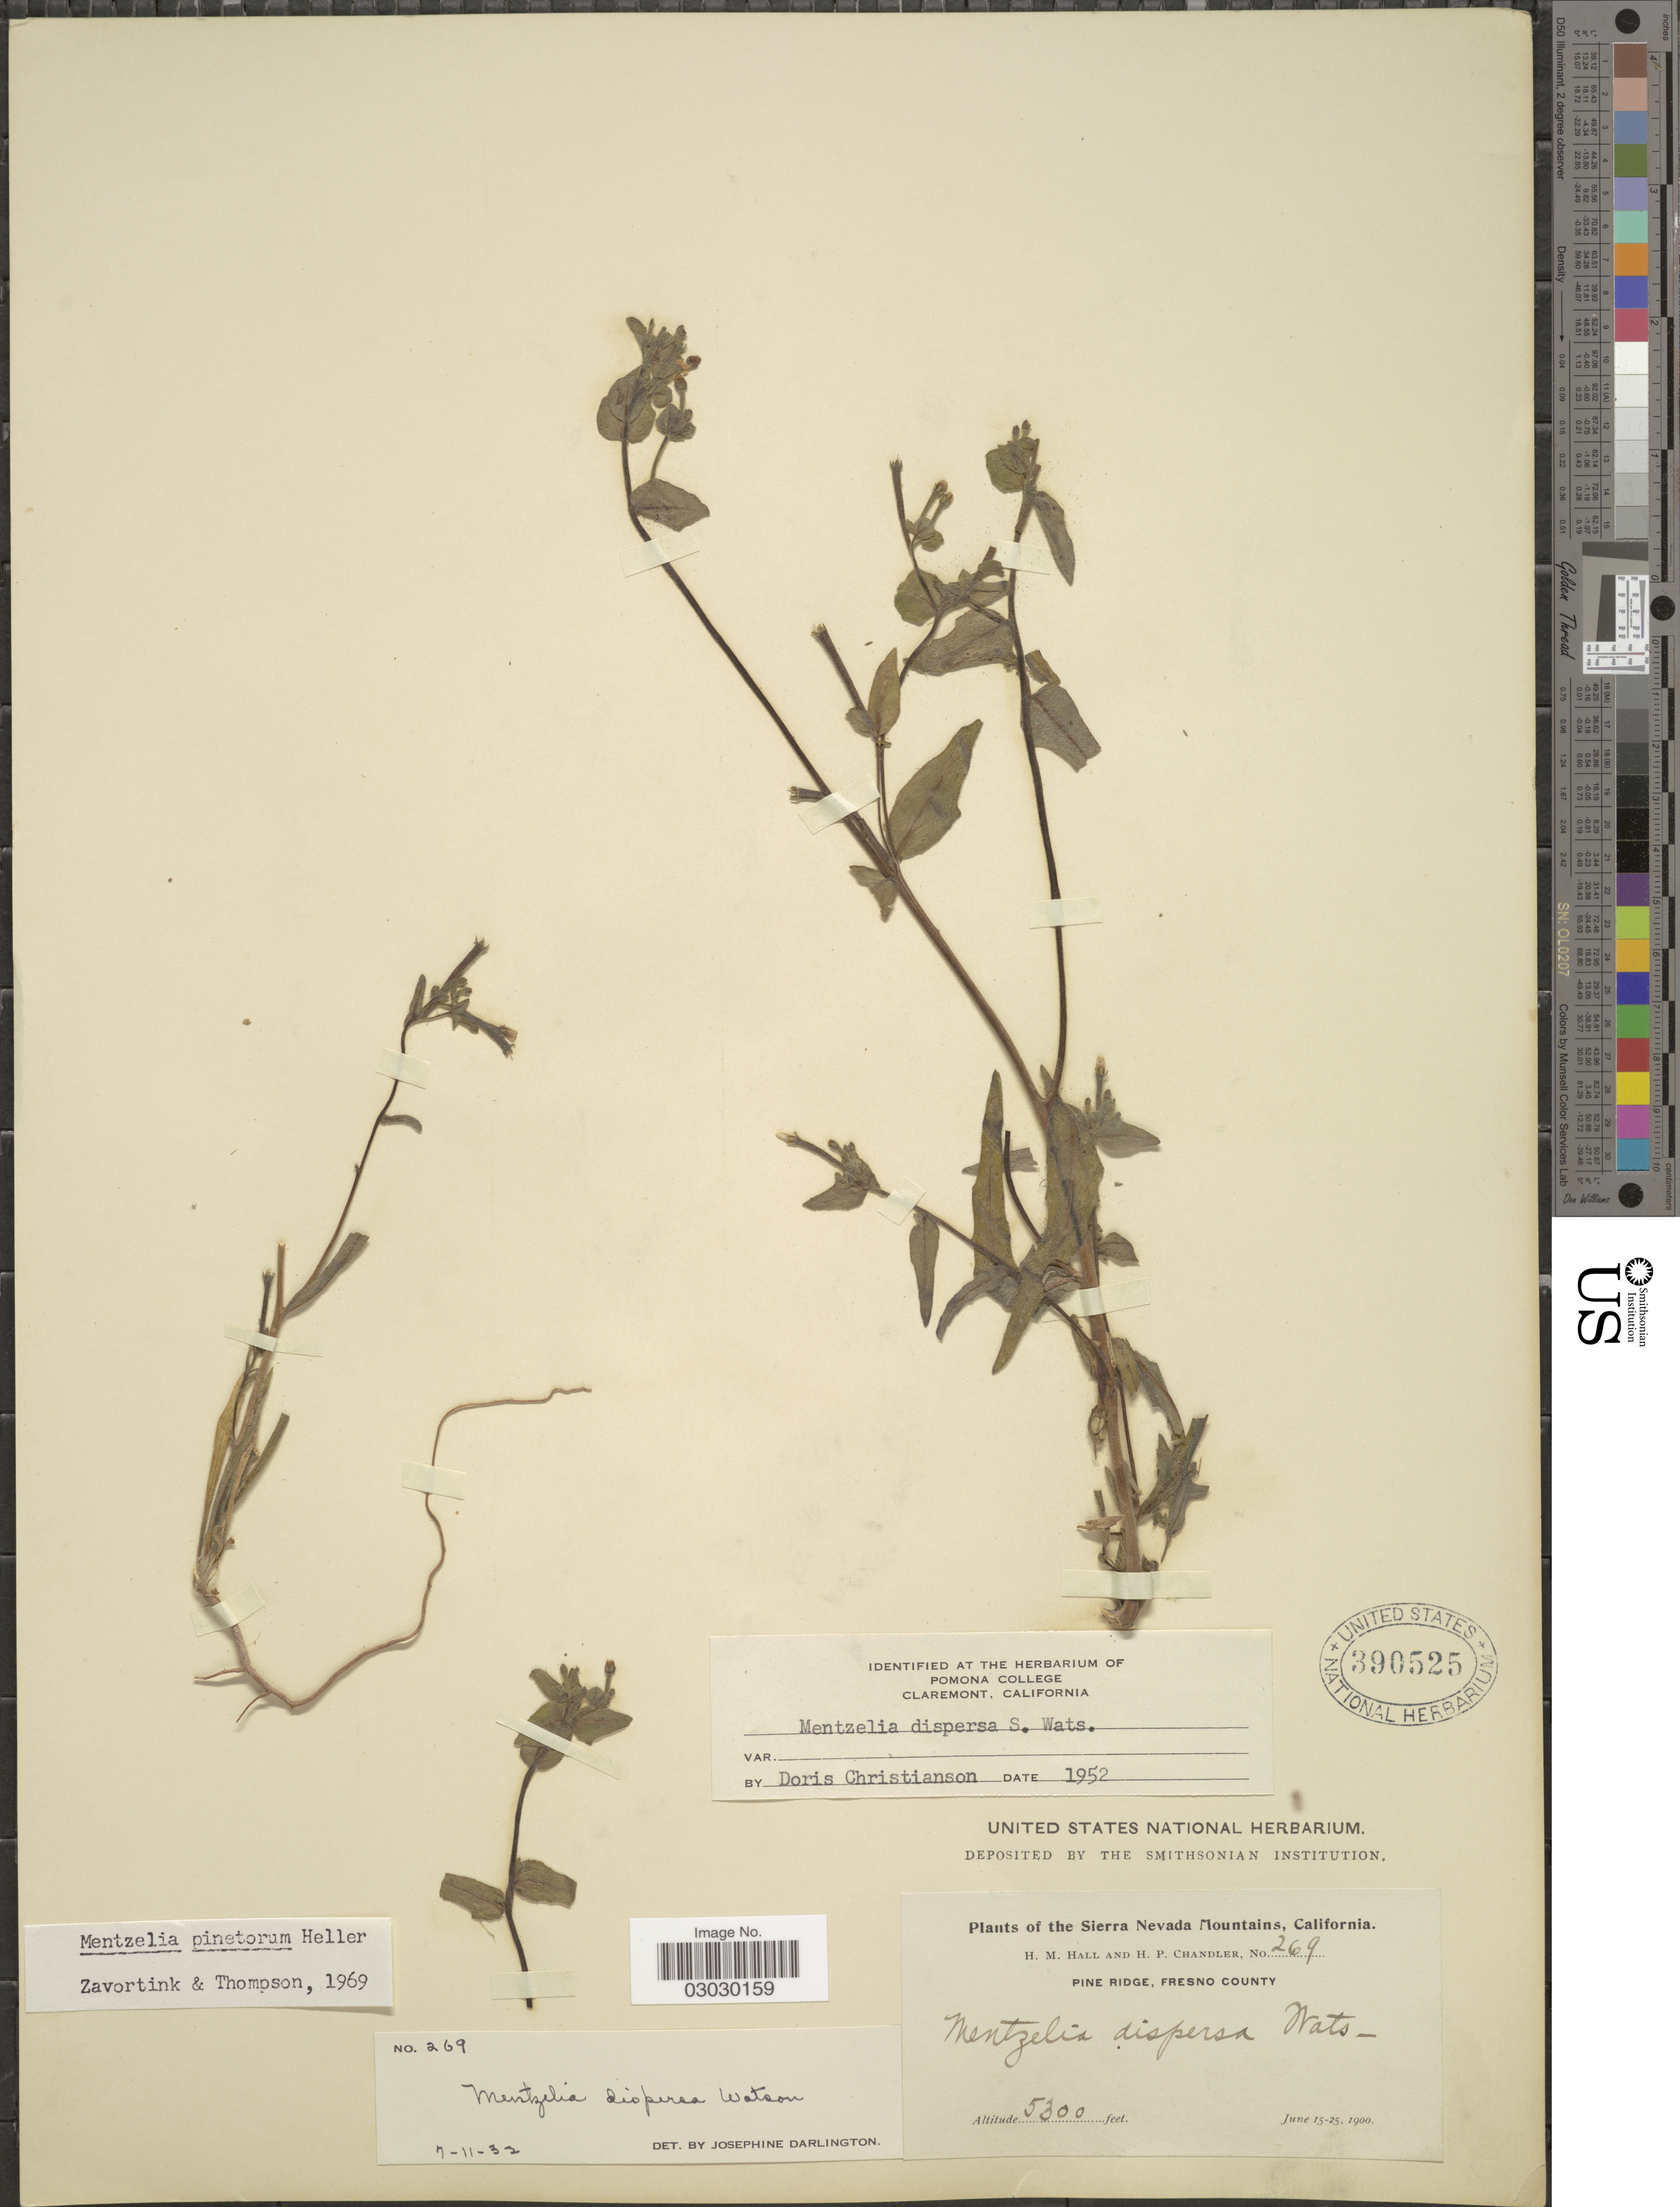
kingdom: Plantae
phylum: Tracheophyta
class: Magnoliopsida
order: Cornales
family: Loasaceae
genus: Mentzelia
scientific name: Mentzelia pinetorum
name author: A. Heller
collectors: H. M. Hall & H. Chandler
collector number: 269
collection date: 1900-06-15/1900-06-25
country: United States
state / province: California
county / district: Fresno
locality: The Sierra Mountains, Pine Ridge, Fresno County.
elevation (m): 1615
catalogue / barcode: US 390525